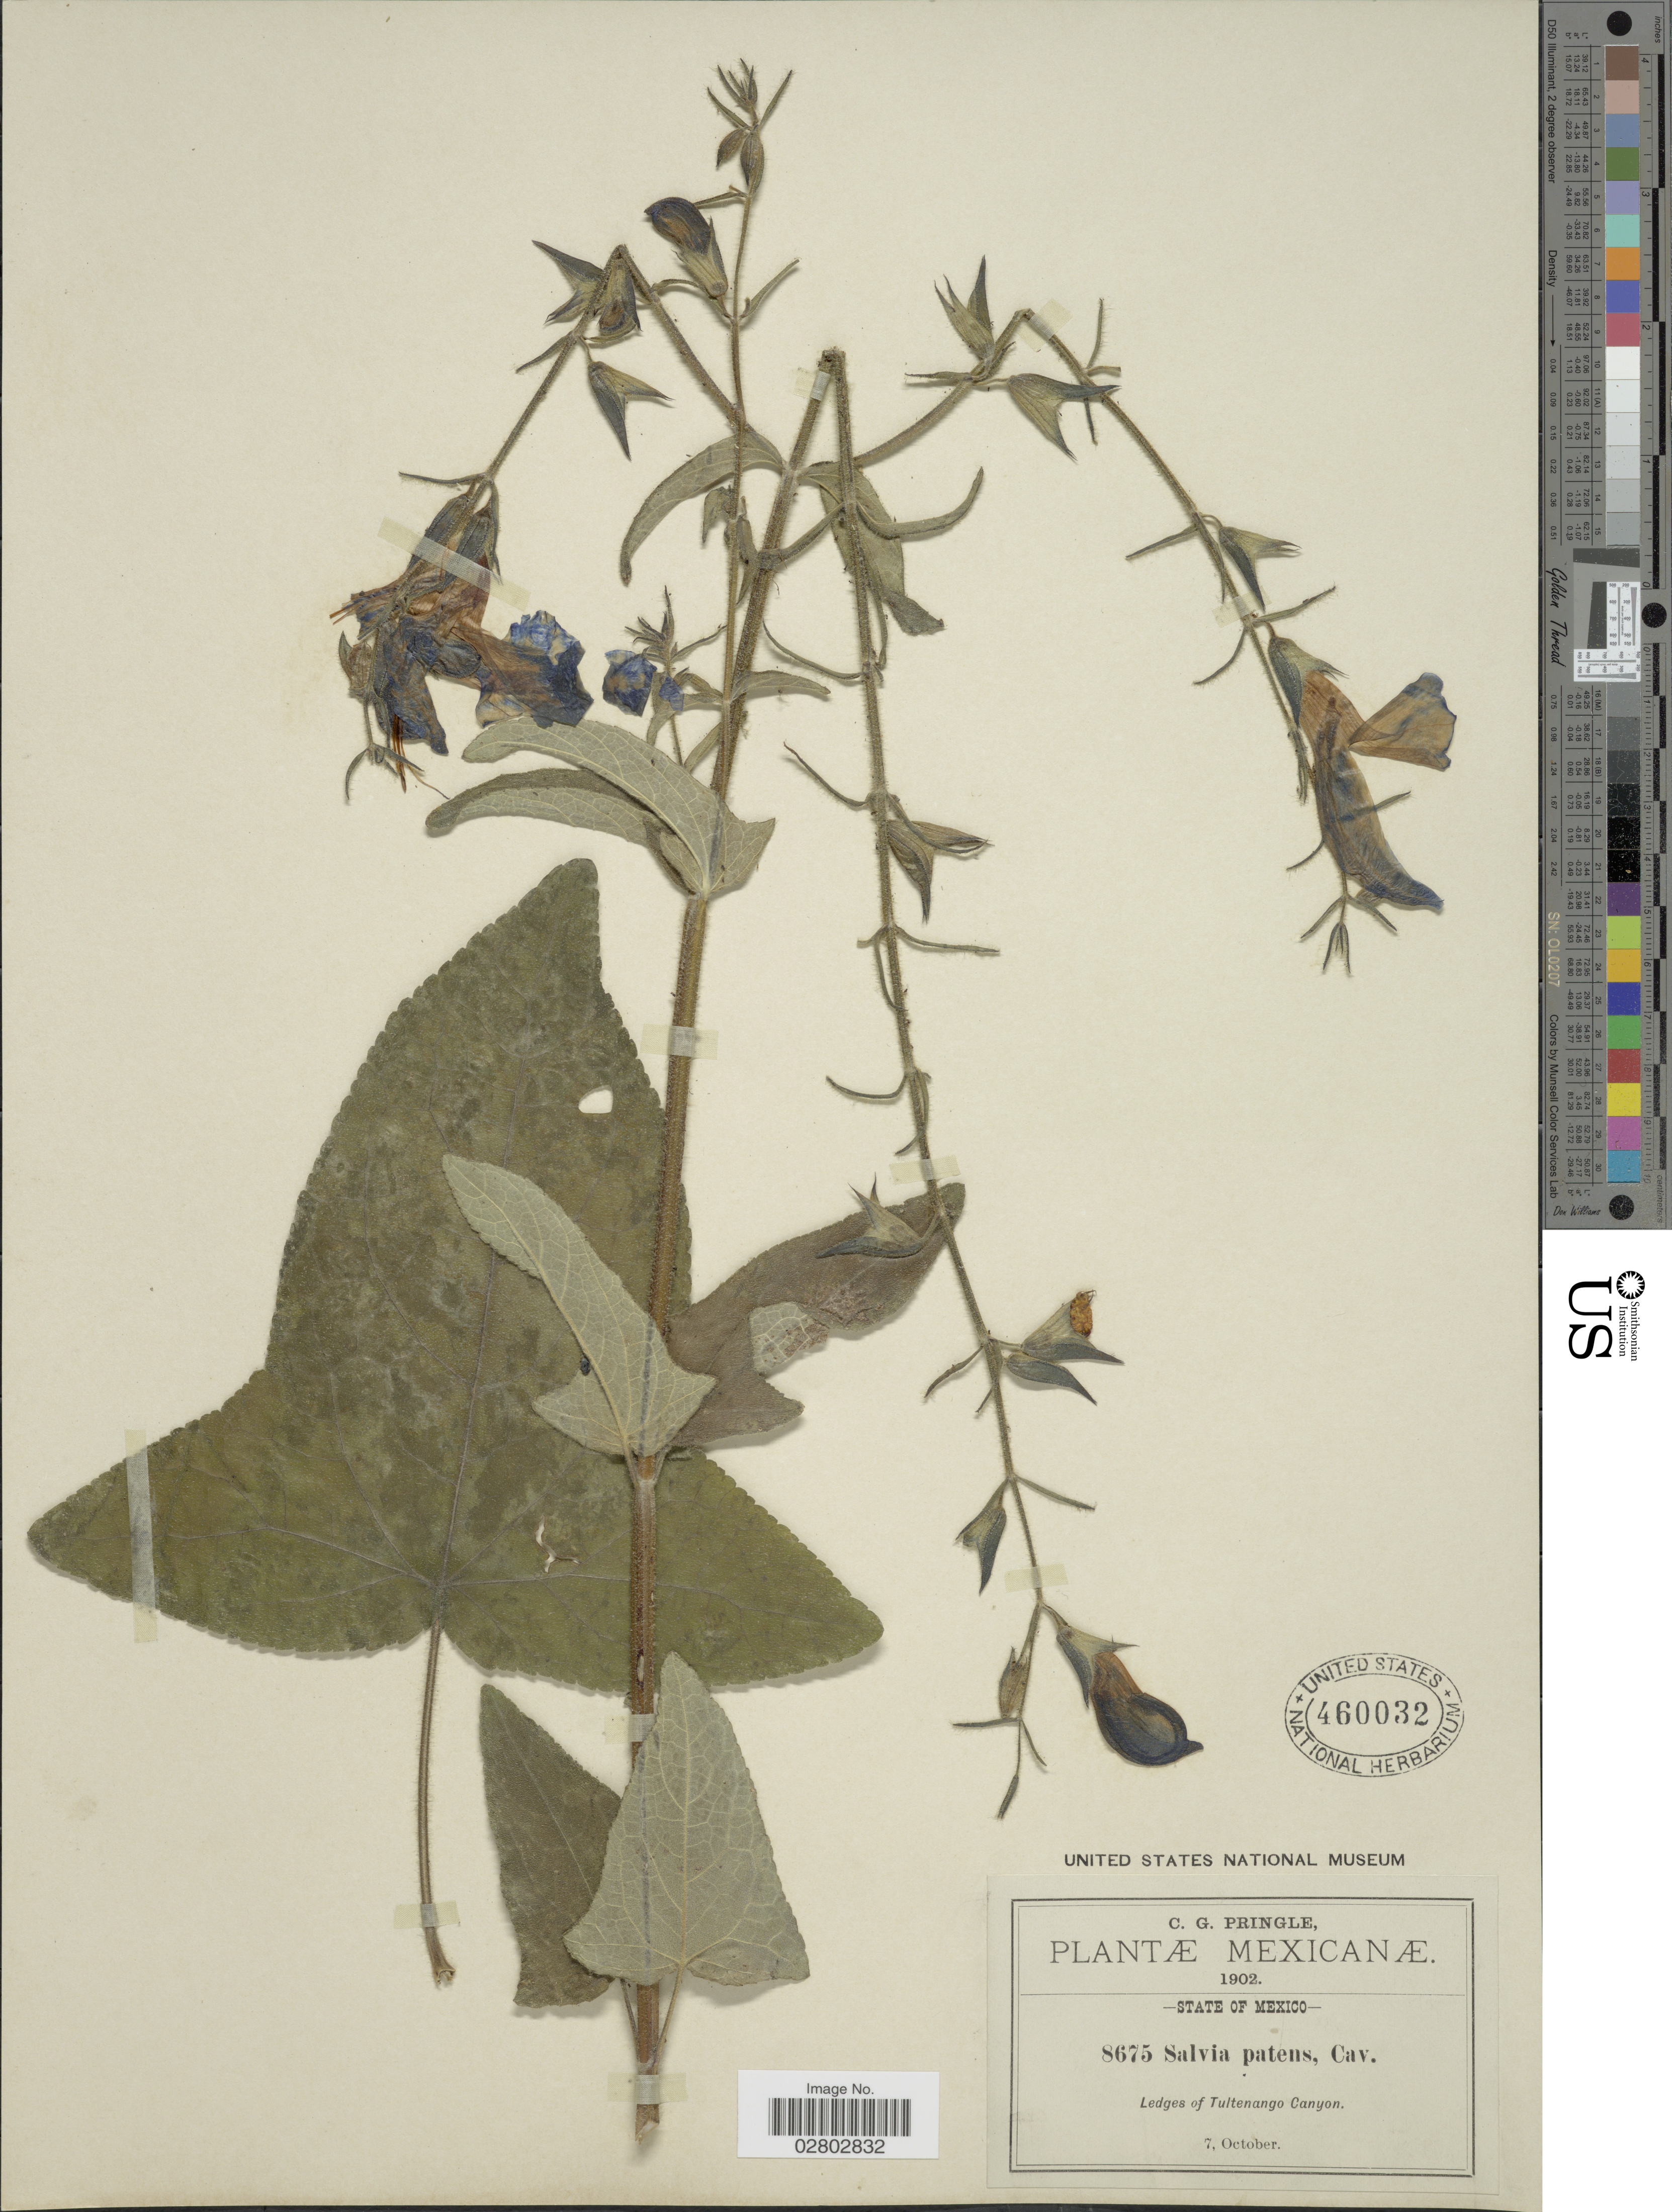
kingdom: Plantae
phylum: Tracheophyta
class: Magnoliopsida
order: Lamiales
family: Lamiaceae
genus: Salvia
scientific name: Salvia patens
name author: Cav.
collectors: C. G. Pringle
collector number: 8675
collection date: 1902-10-07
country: Mexico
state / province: México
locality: State of Mexico, Ledges of Tultenango Canyon.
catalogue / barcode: US 460032